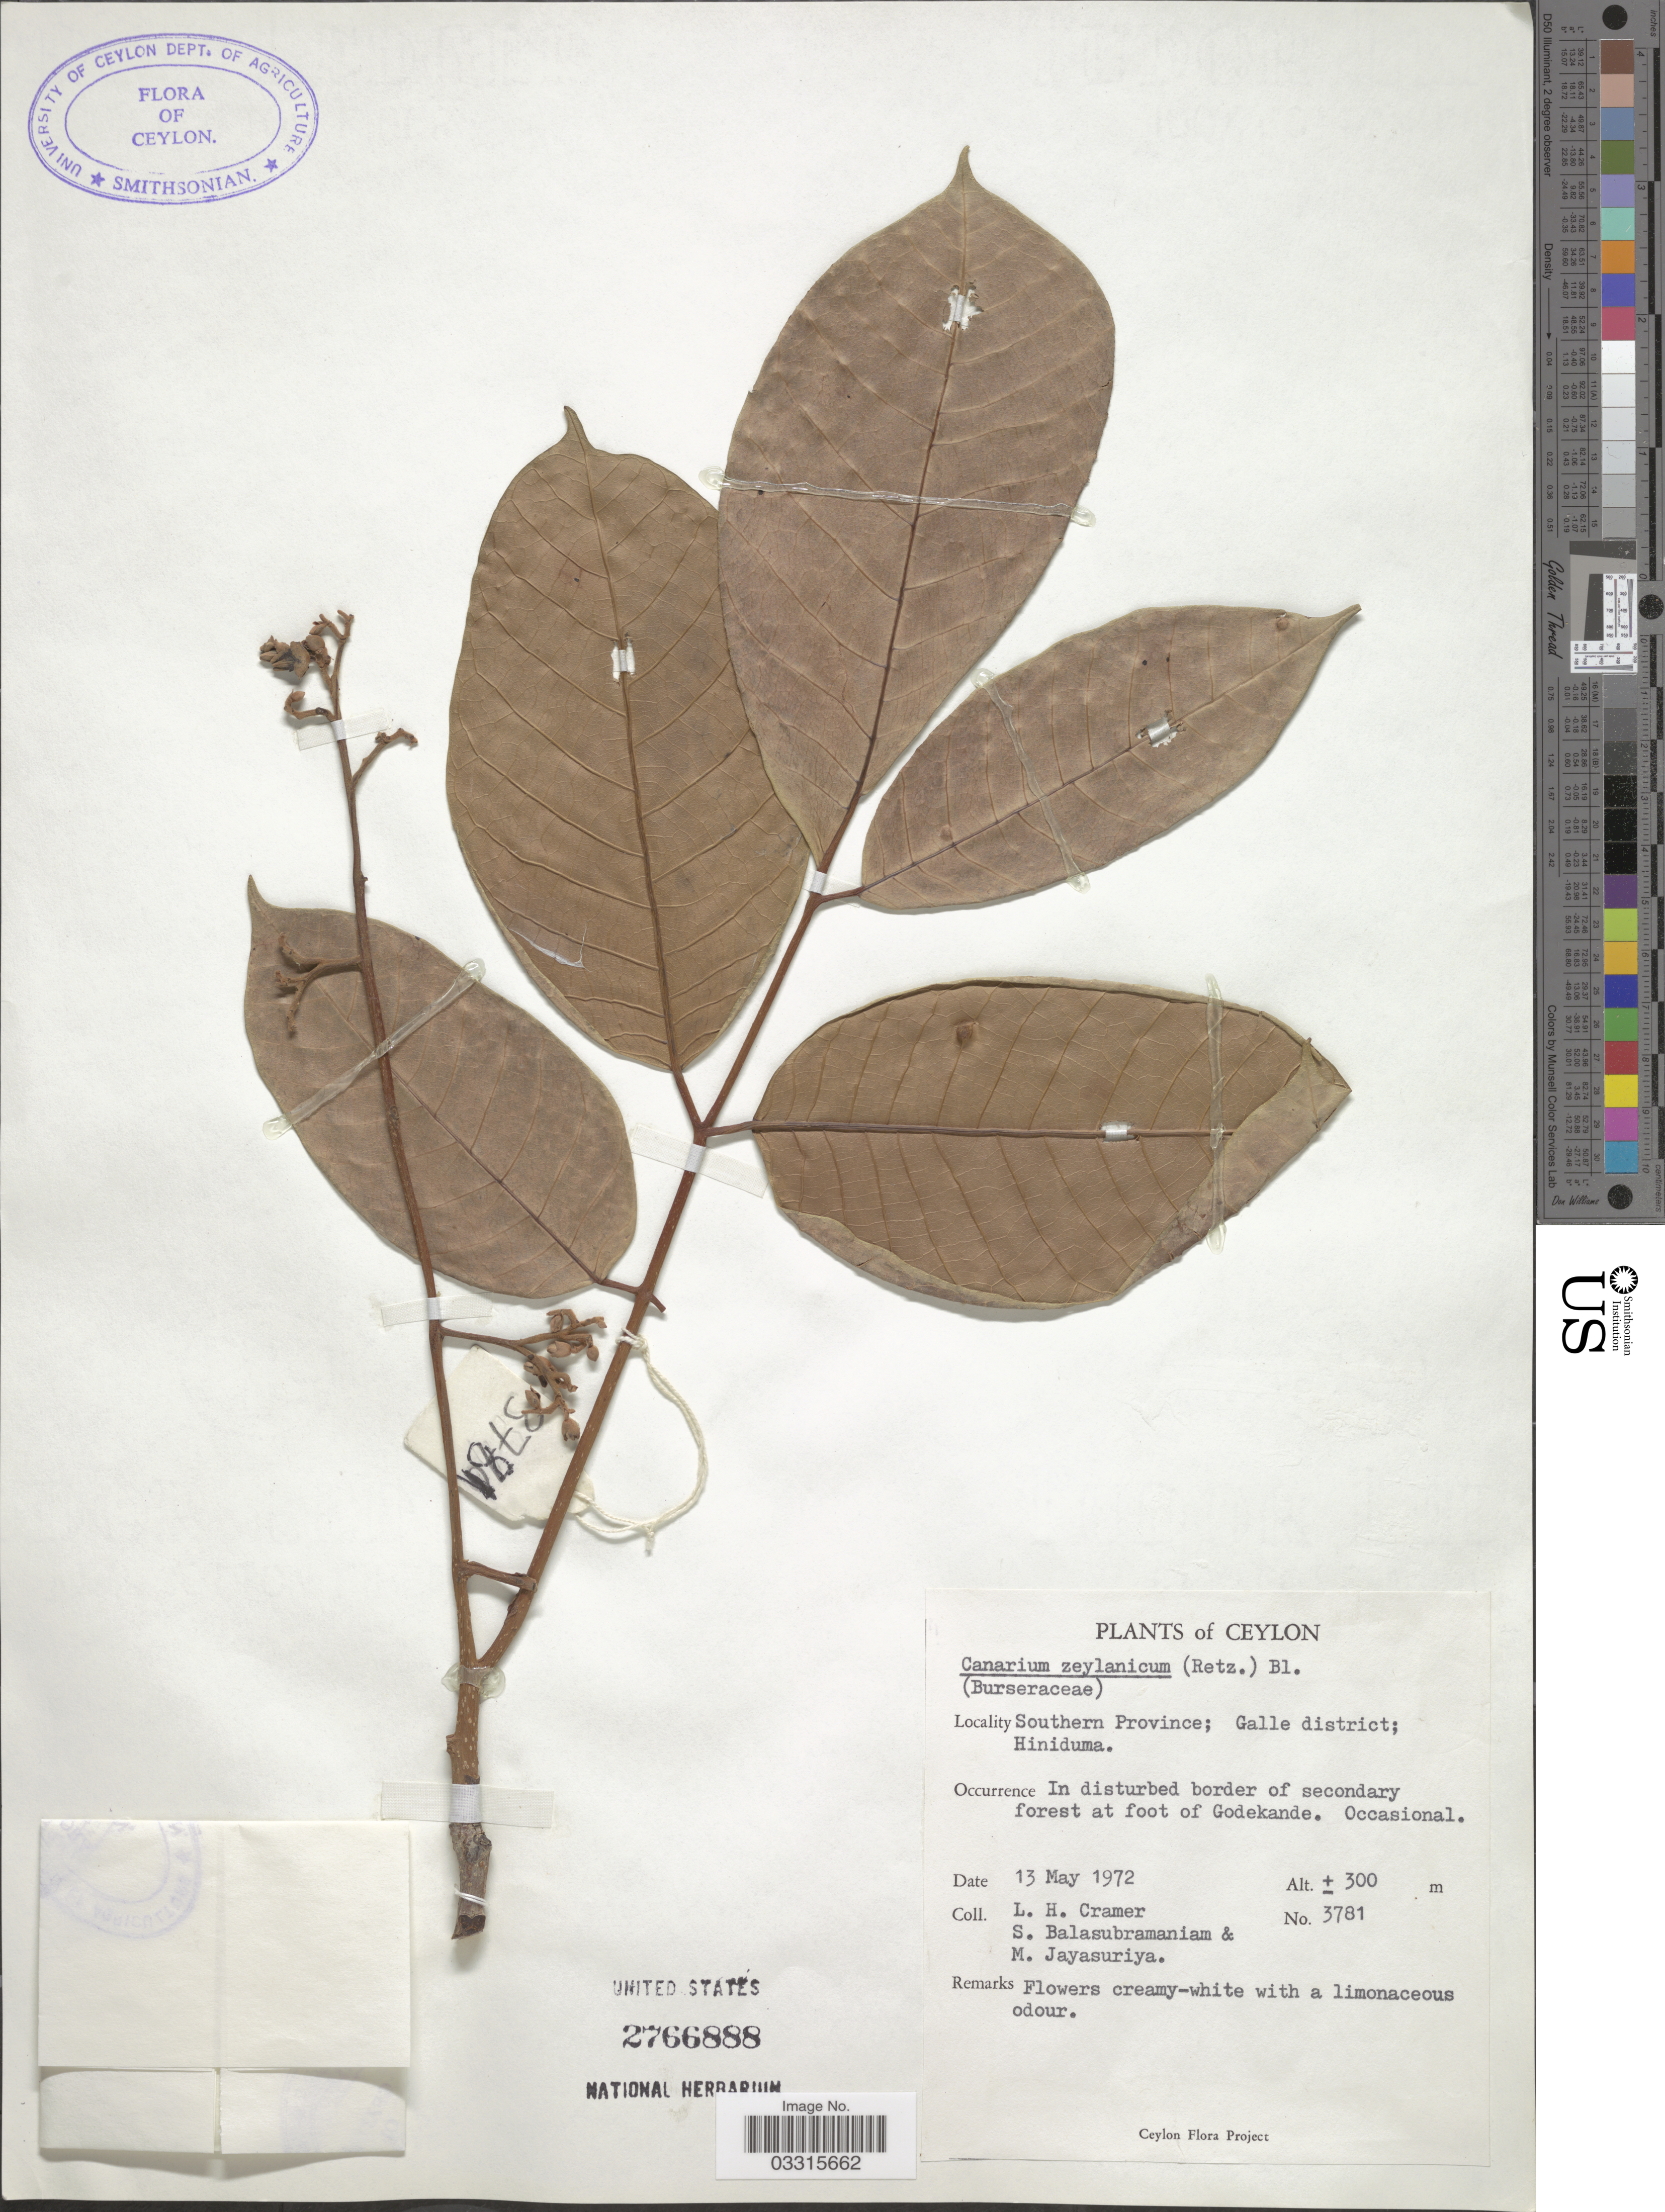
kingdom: Plantae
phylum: Tracheophyta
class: Magnoliopsida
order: Sapindales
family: Burseraceae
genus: Canarium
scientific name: Canarium zeylanicum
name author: (Retz.) Blume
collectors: L. H. Cramer, S. Balasubramaniam & M. Jayasuriya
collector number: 3781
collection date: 1972-05-13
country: Sri Lanka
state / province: Southern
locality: Ceylon. Galle District; Hiniduma. At foot of Godekande.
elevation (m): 300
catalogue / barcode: US 2766888